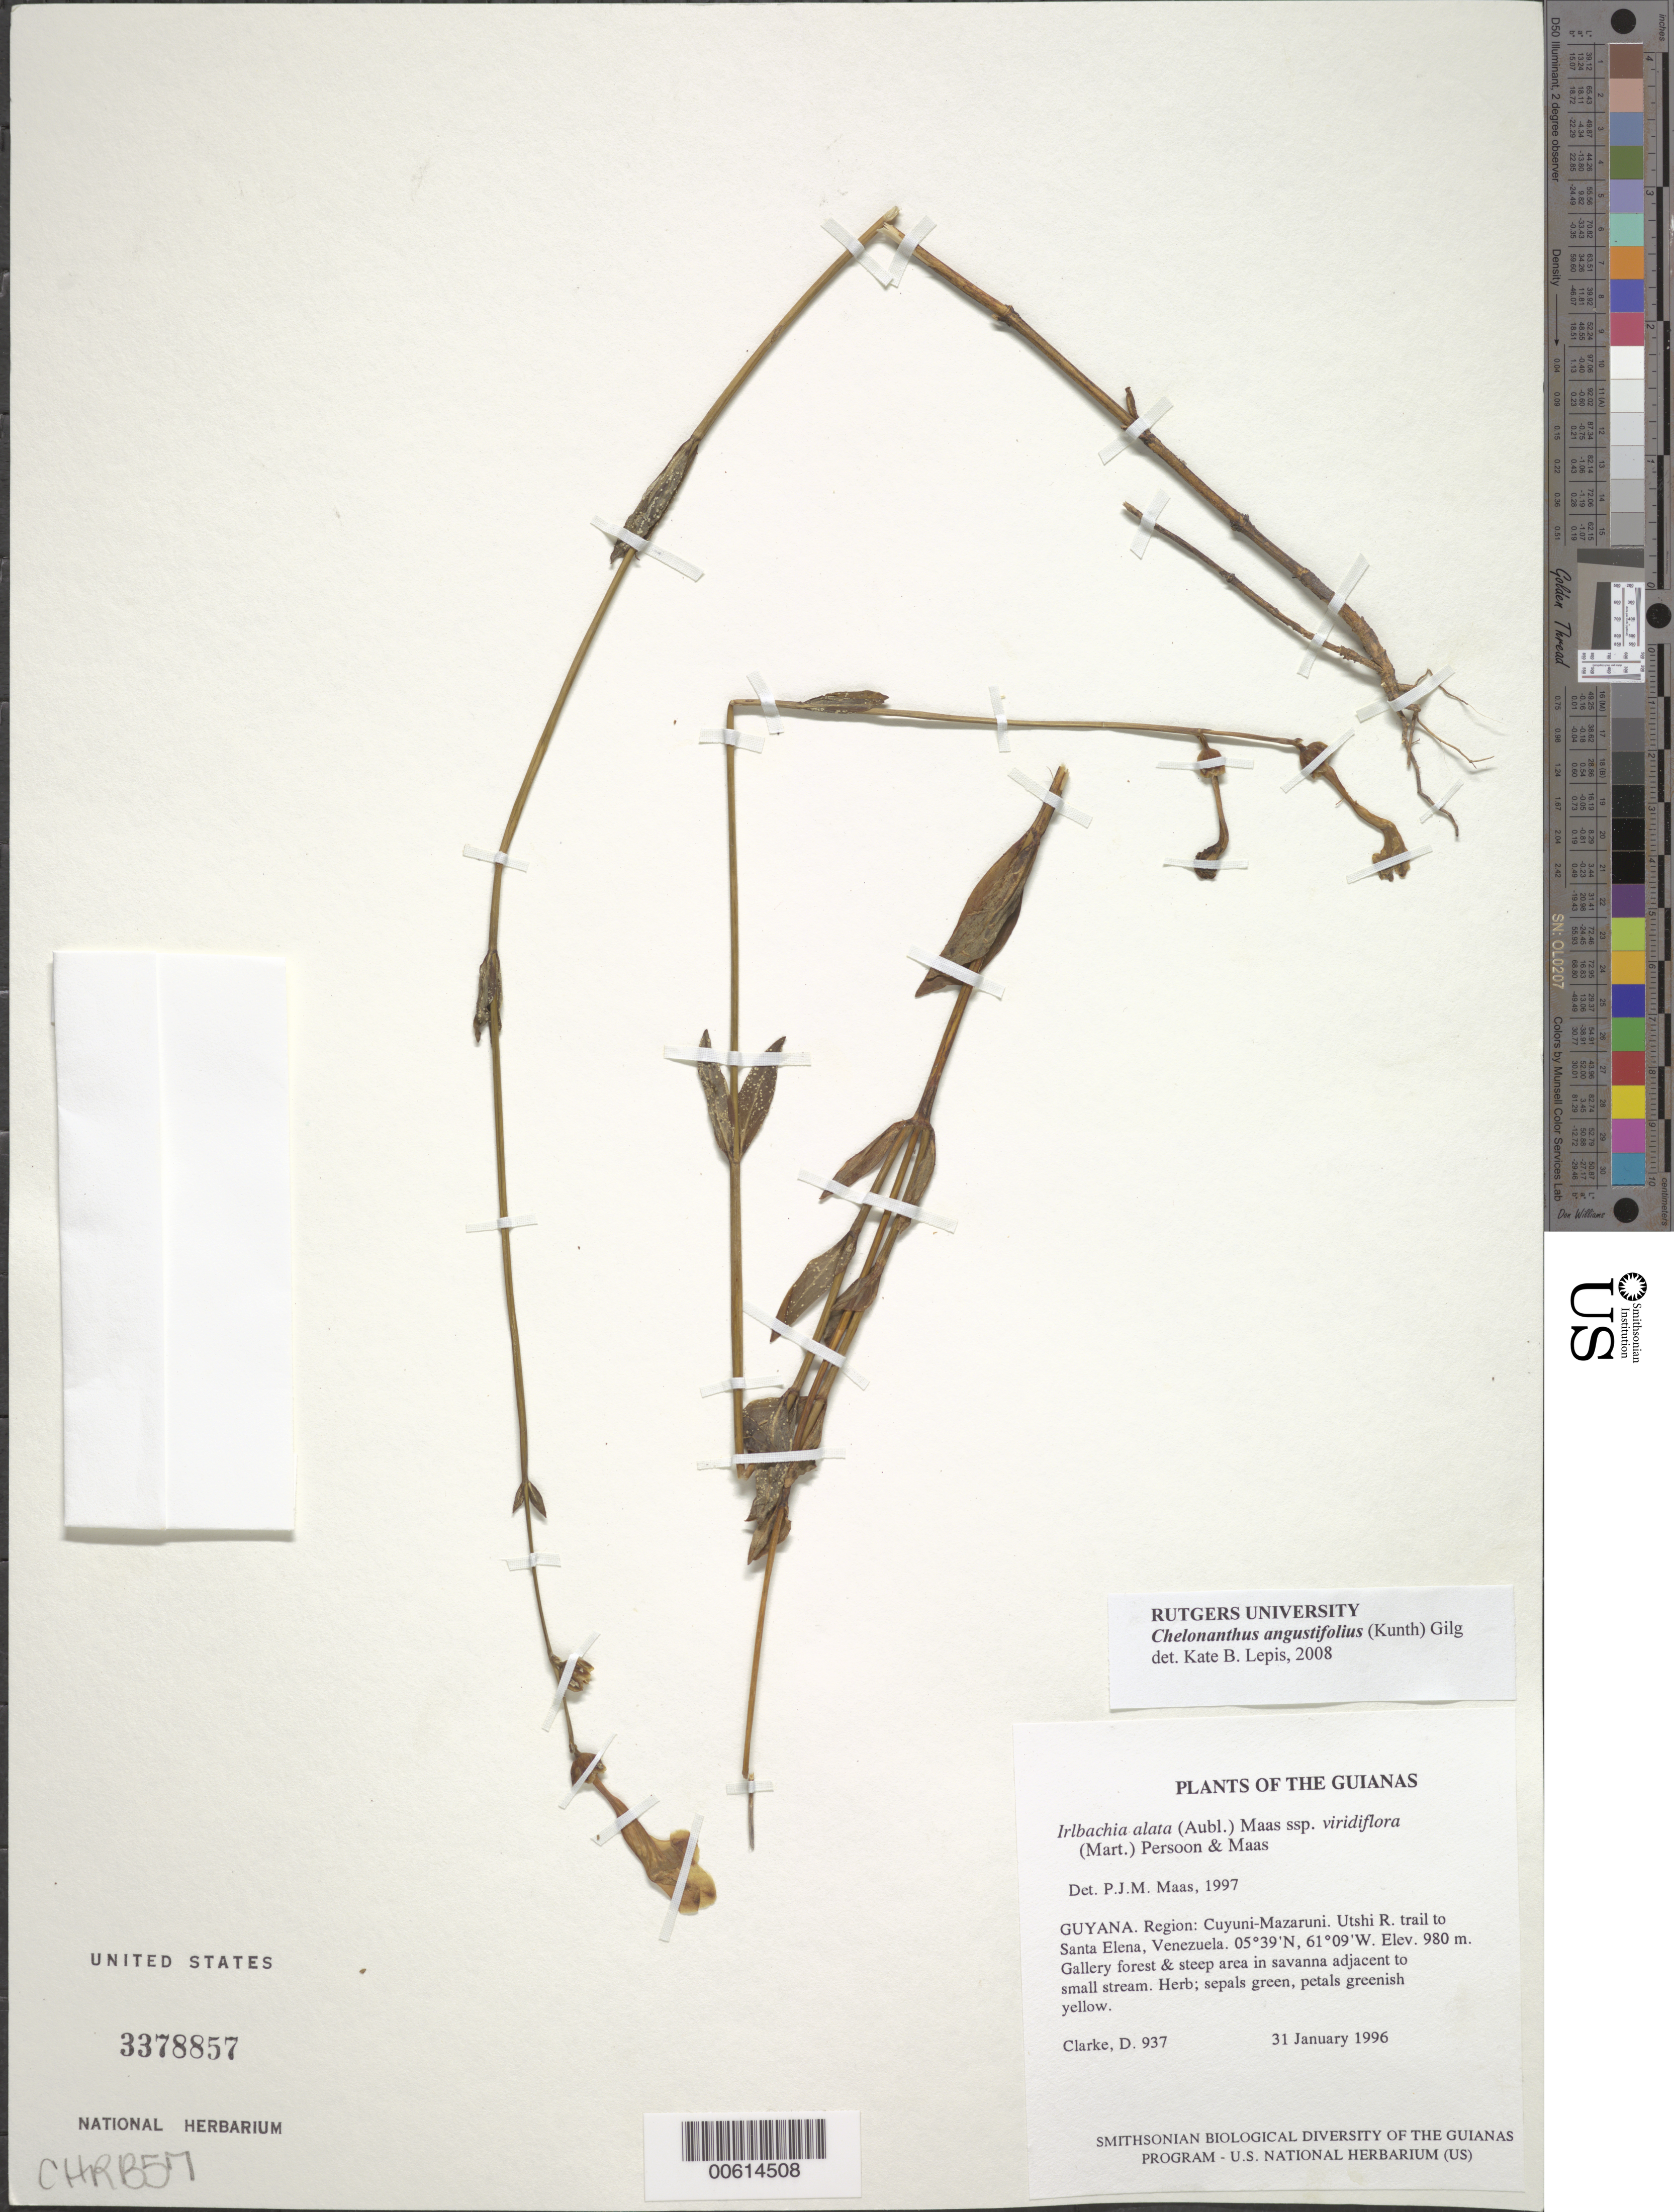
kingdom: Plantae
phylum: Tracheophyta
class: Magnoliopsida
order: Gentianales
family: Gentianaceae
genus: Chelonanthus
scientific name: Chelonanthus angustifolius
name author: (Kunth) Gilg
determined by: Lepis, Kate B.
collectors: H. D. Clarke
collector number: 937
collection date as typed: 31 January 1996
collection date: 1996-01-31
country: Guyana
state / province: Cuyuni-Mazaruni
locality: Utshi R. trail to Santa Elena, Venezuela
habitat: Gallery forest & steep area in savanna adjacent to small stream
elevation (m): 980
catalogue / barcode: US 3378857